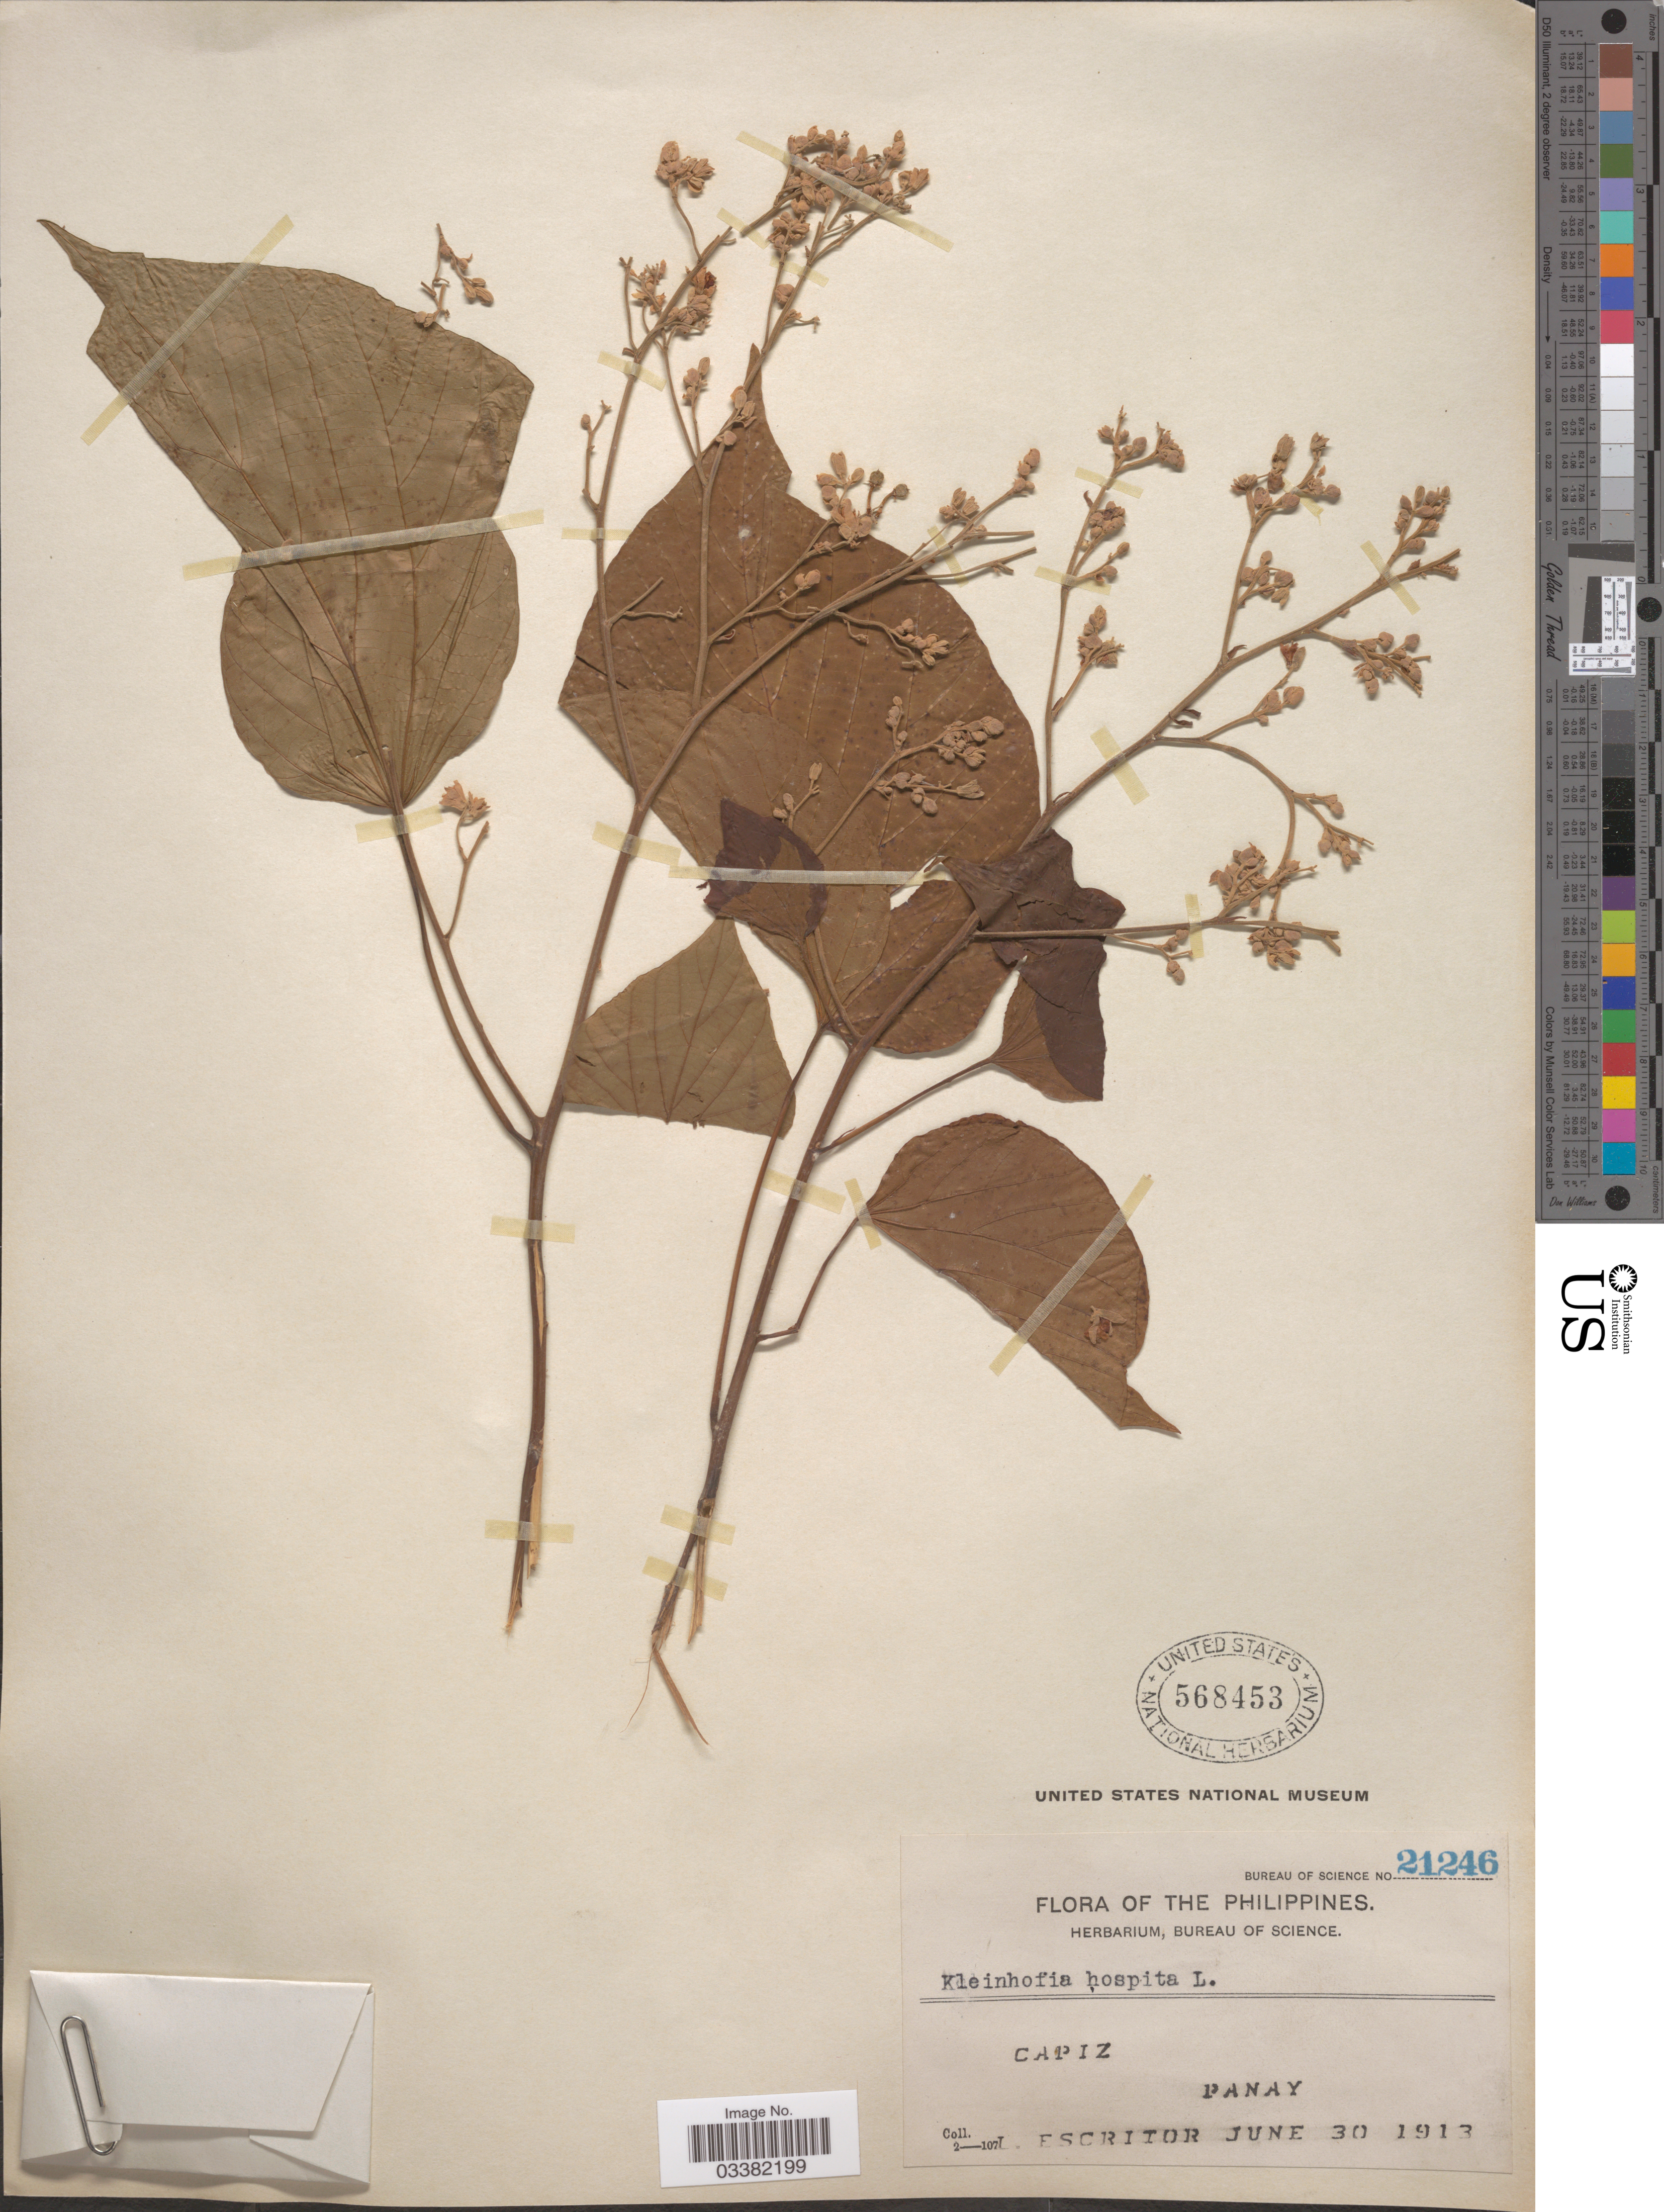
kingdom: Plantae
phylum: Tracheophyta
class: Magnoliopsida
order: Malvales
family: Malvaceae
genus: Kleinhovia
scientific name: Kleinhovia hospita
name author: L.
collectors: L. Escritor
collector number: Bureau of Science 21246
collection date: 1913-06-30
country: Philippines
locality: Capiz, Panay.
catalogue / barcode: US 568453